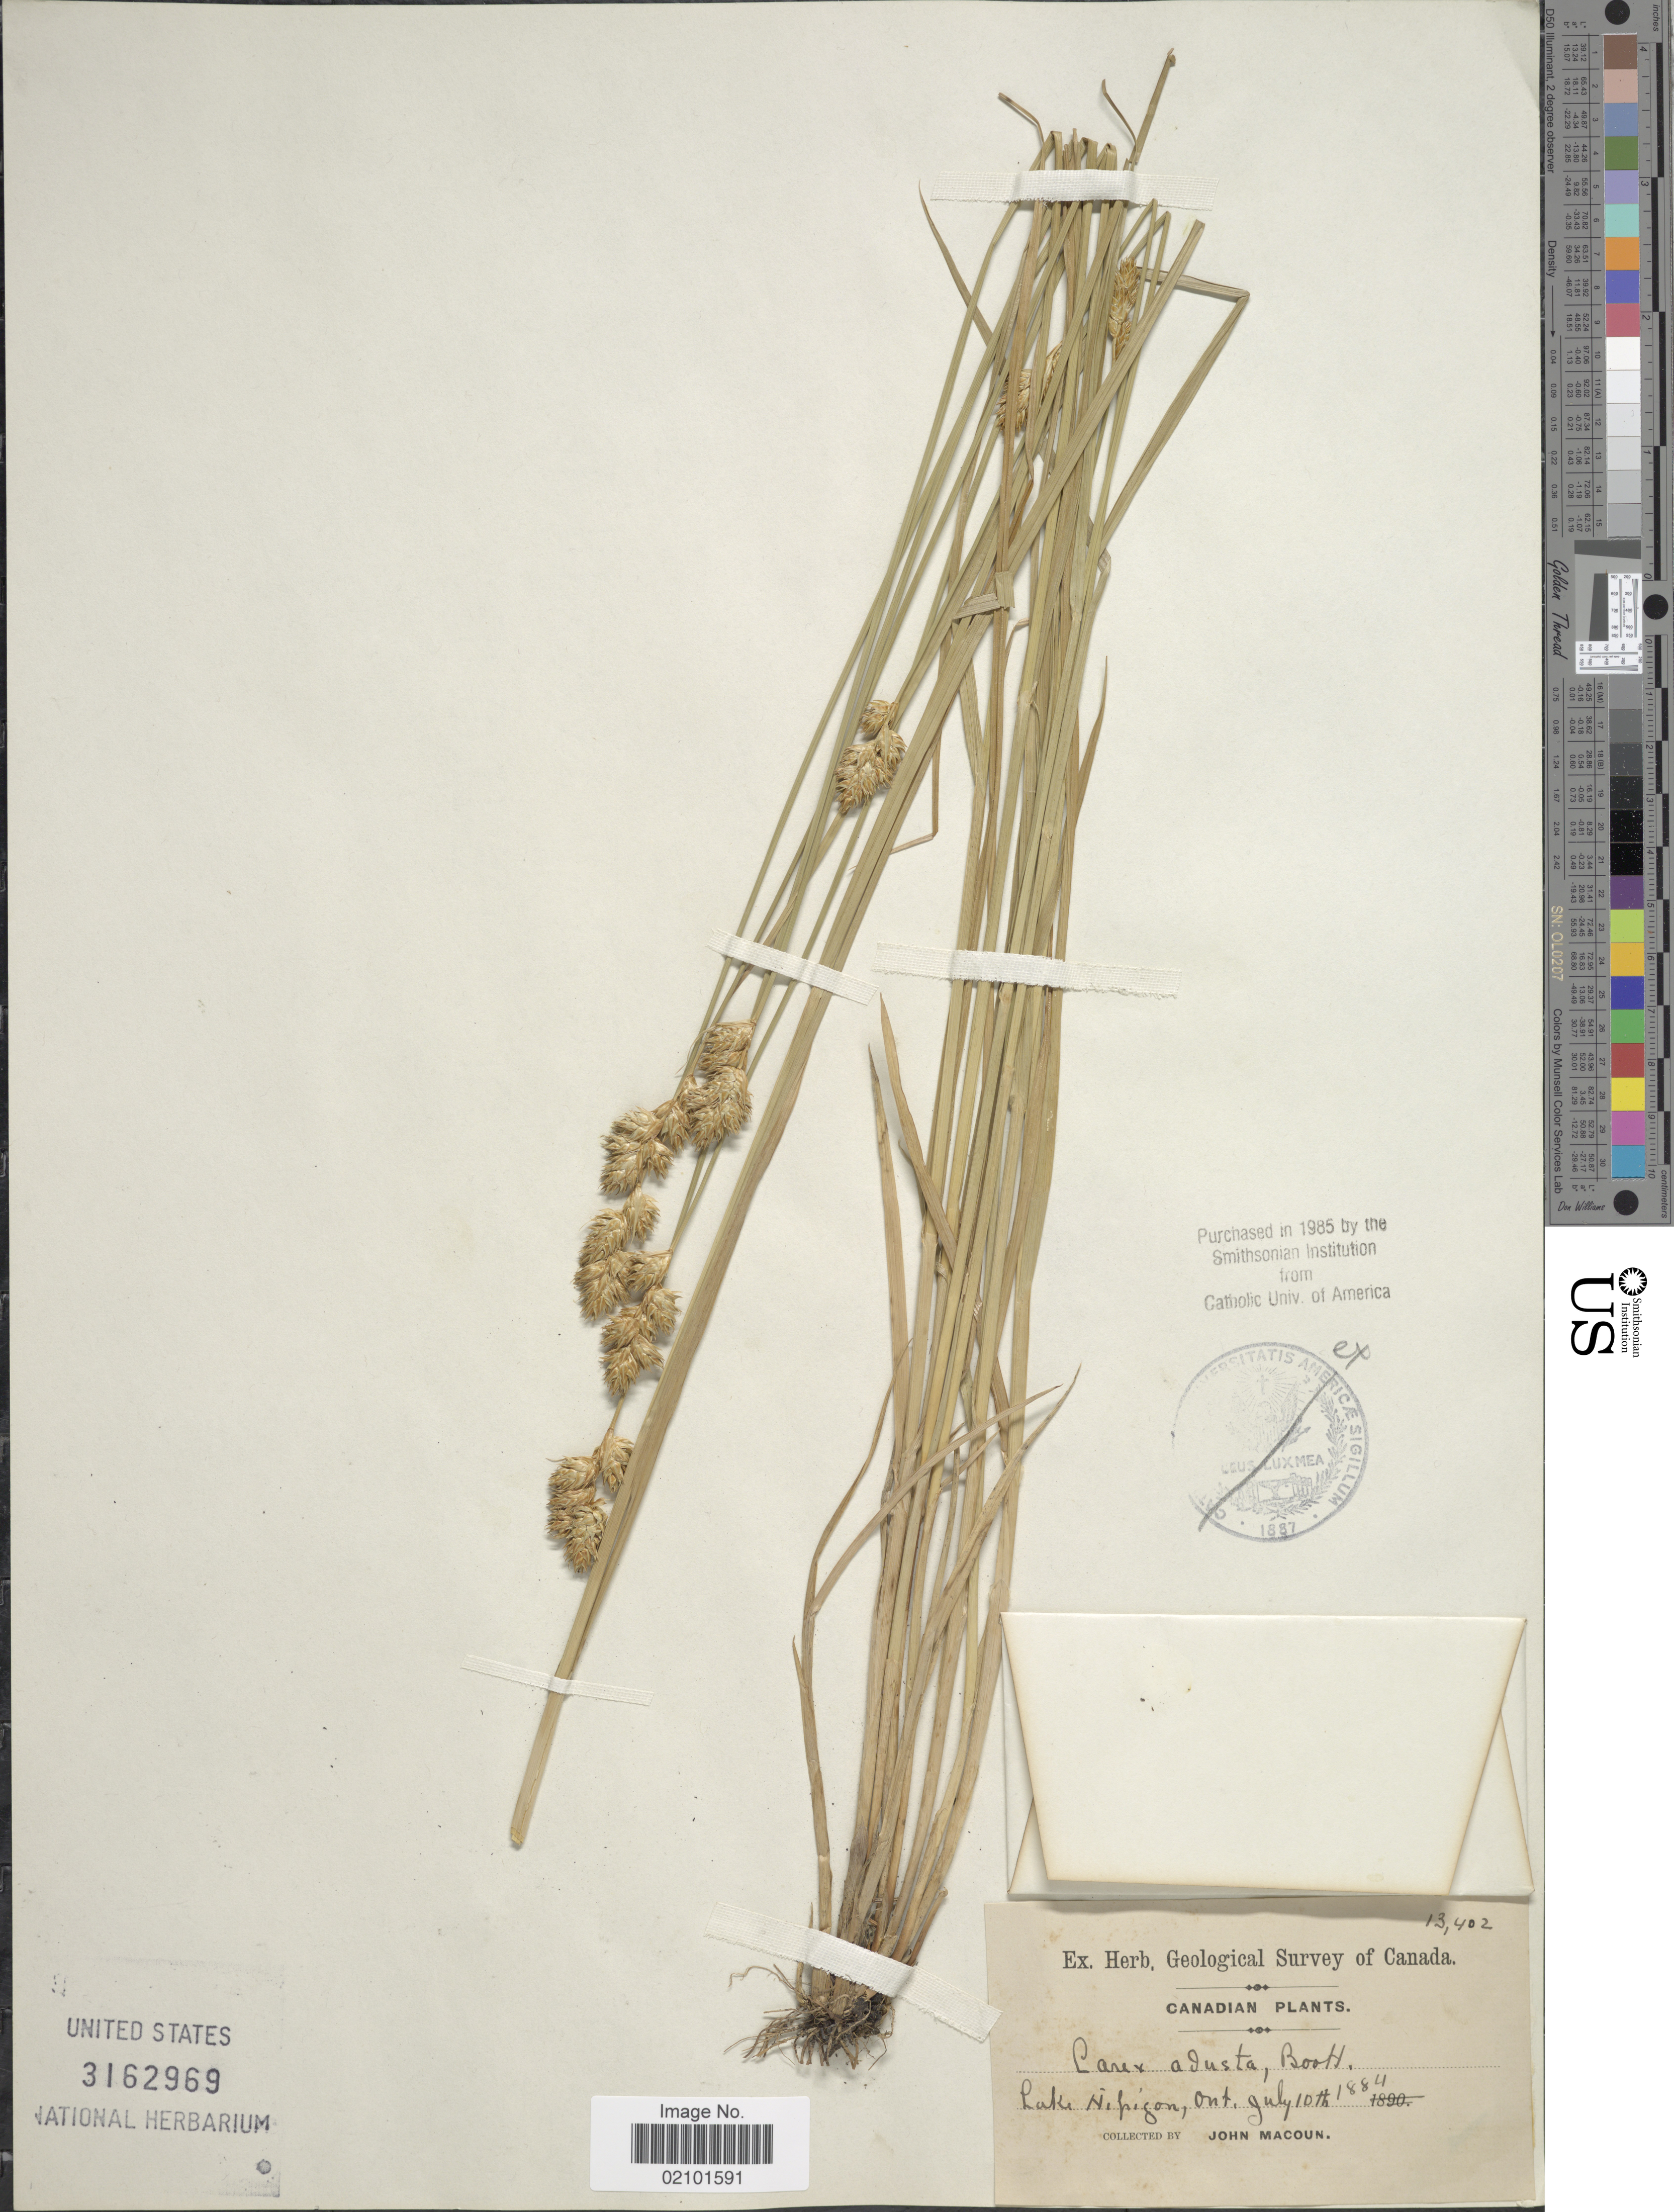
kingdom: Plantae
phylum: Tracheophyta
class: Liliopsida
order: Poales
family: Cyperaceae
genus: Carex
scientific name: Carex adusta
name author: Boott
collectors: J. Macoun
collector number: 13402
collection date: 1884-07-10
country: Canada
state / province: Ontario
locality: Lake Nipigon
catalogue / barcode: US 3162969